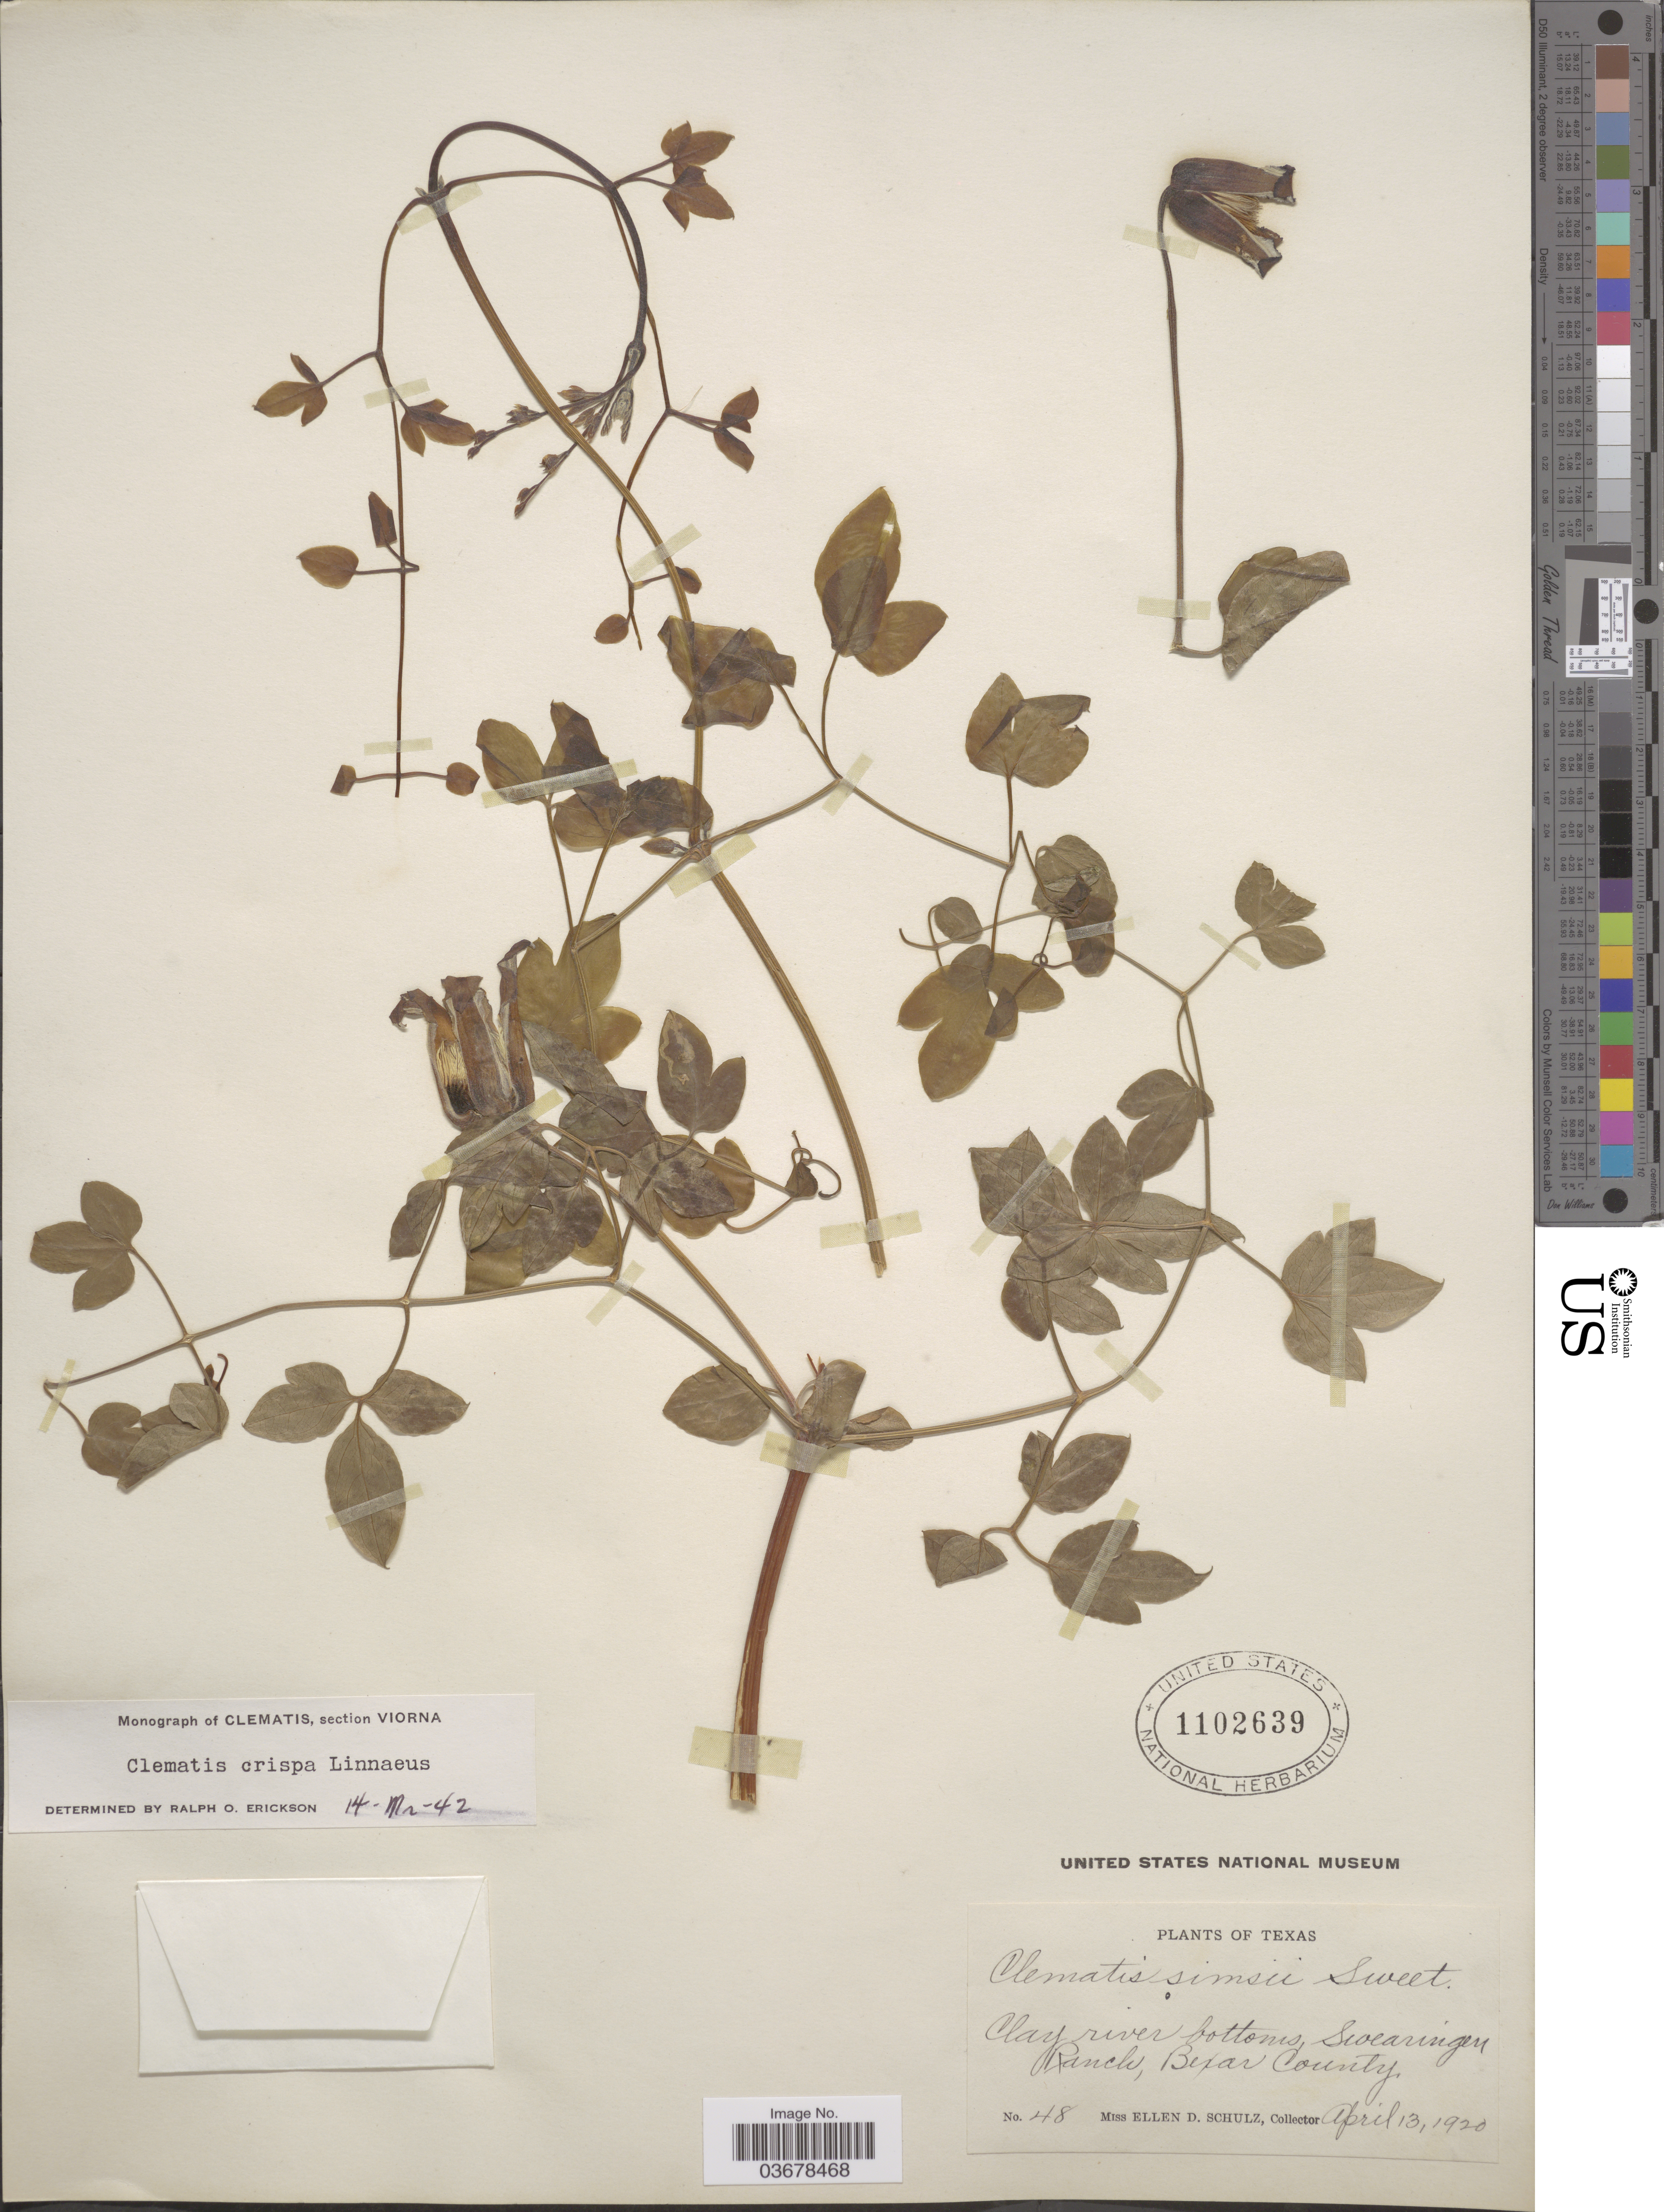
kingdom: Plantae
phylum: Tracheophyta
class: Magnoliopsida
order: Ranunculales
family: Ranunculaceae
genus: Clematis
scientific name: Clematis viorna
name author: L.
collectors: E. D. Schulz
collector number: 48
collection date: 1920-04-13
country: United States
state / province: Texas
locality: Clay river bottoms, Swearingen. Ranch, Bexar County.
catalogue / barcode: US 1102639